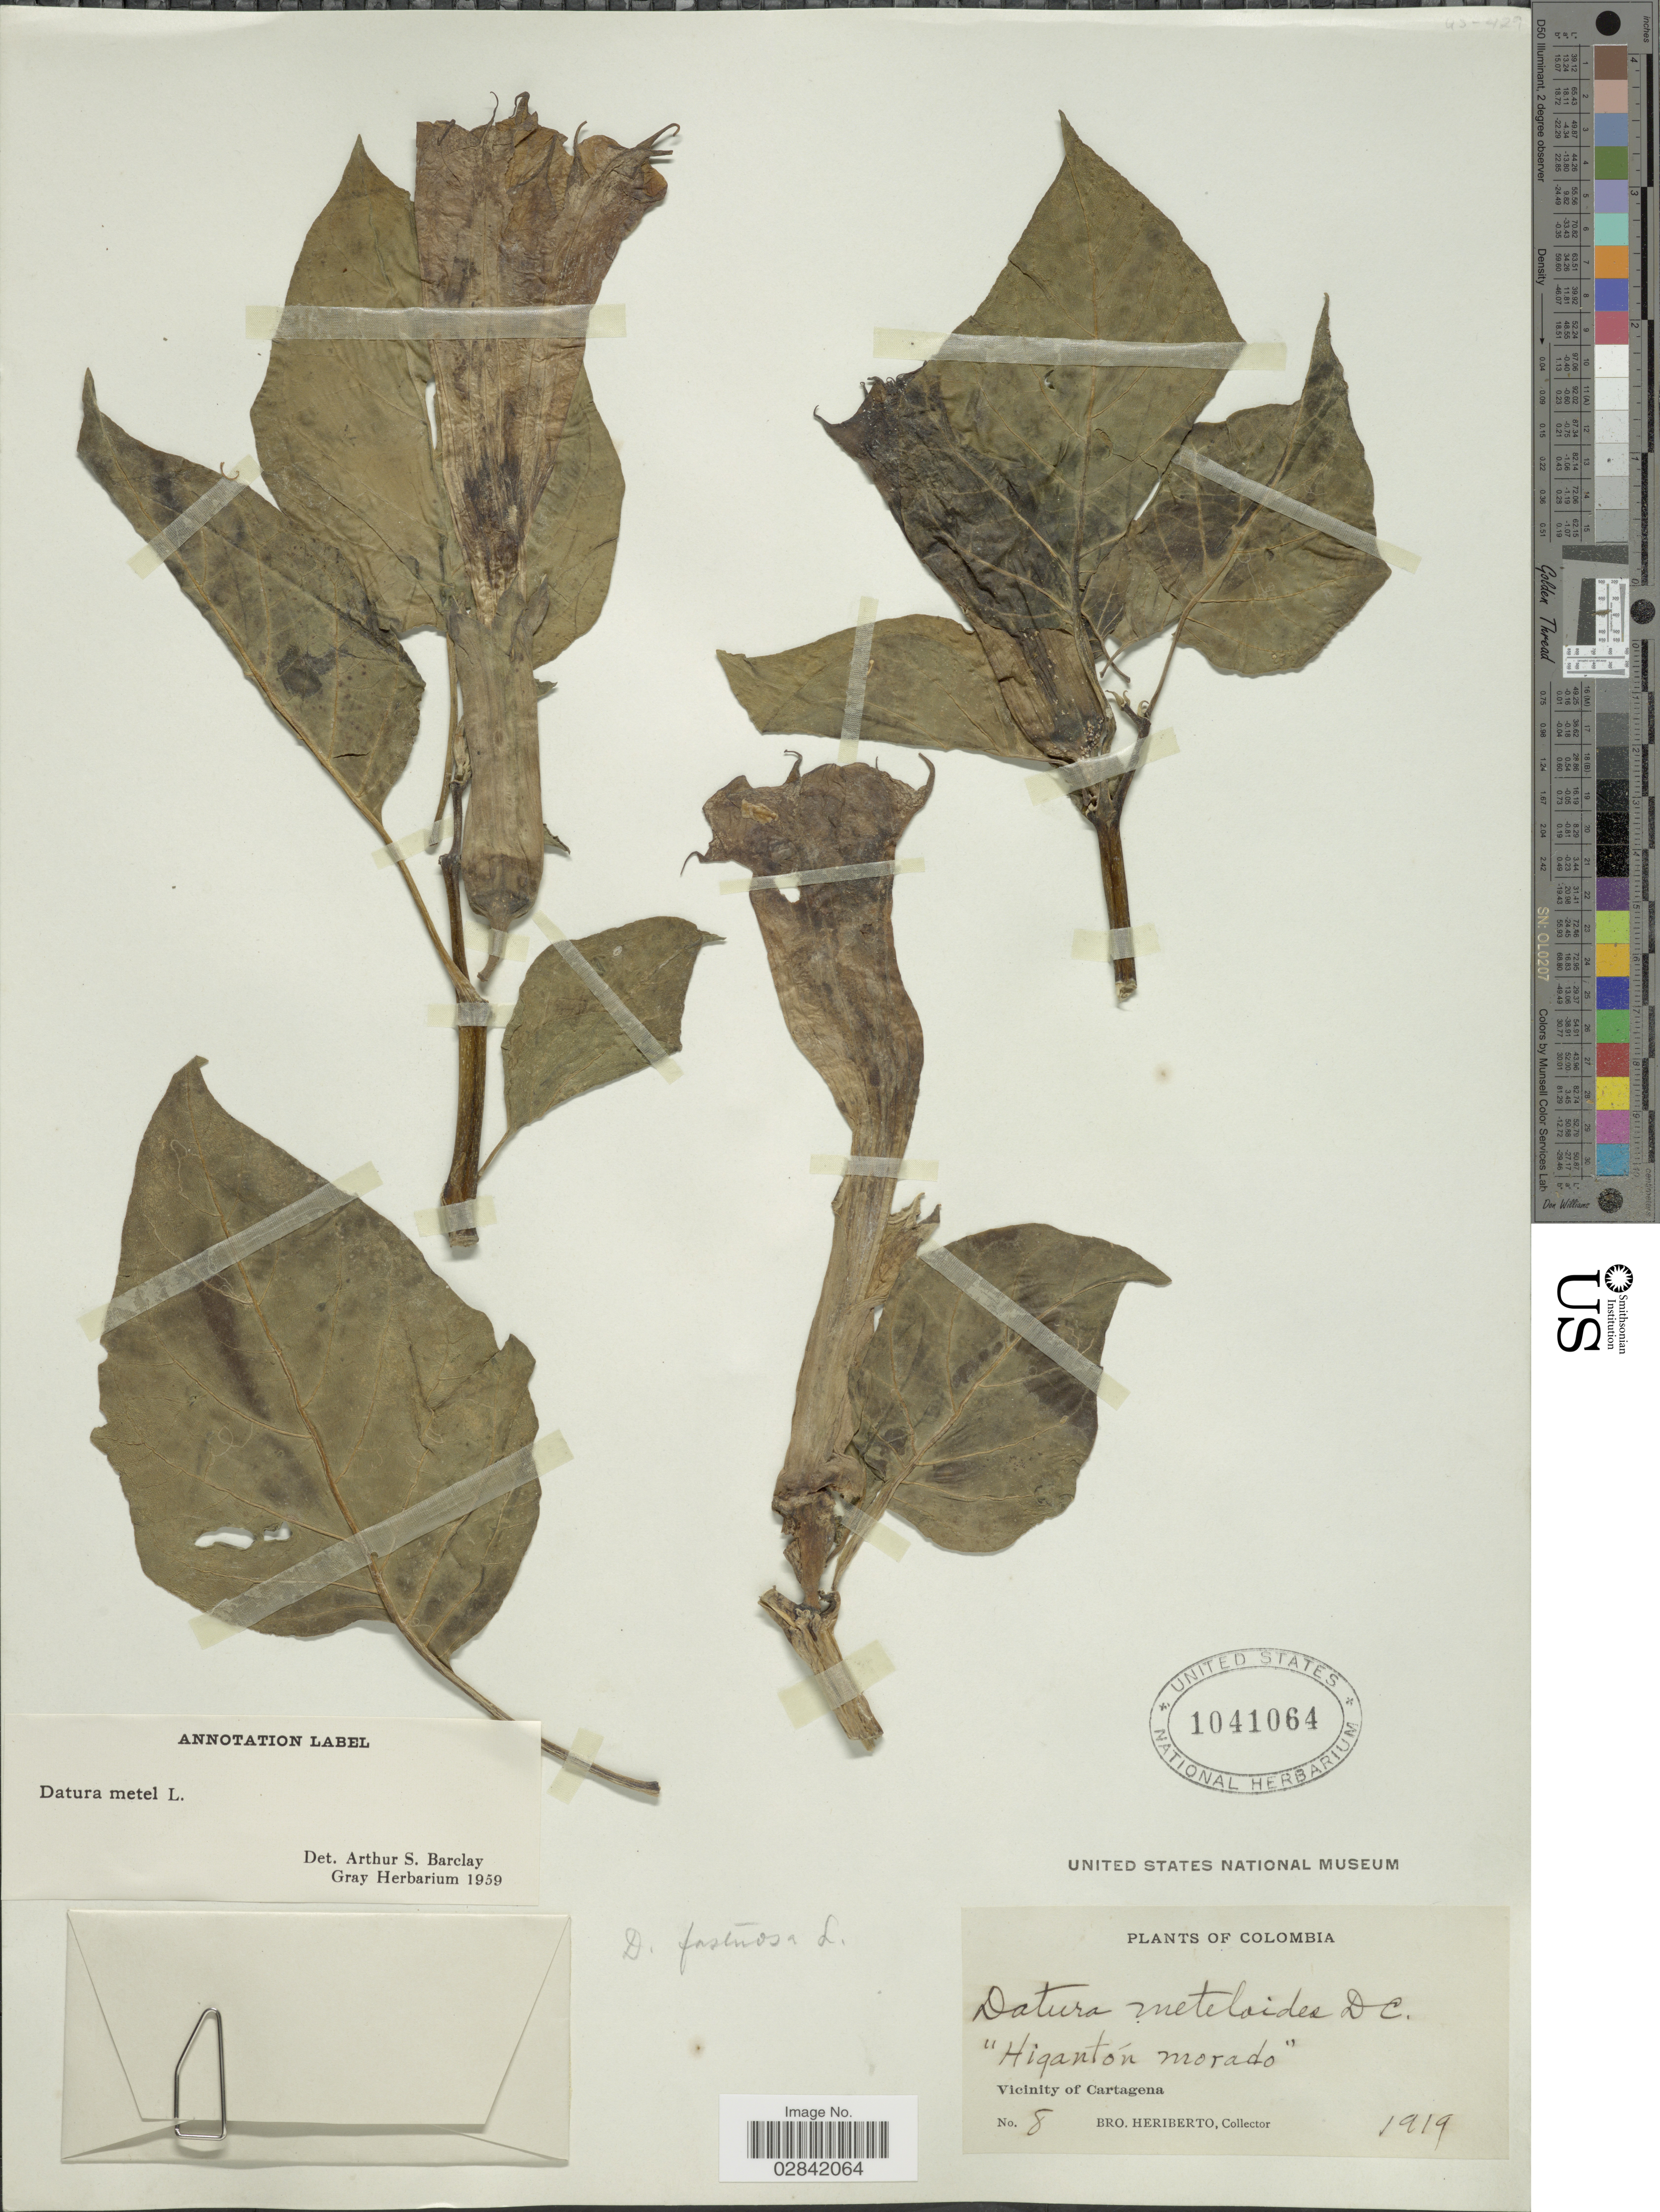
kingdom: Plantae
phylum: Tracheophyta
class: Magnoliopsida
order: Solanales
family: Solanaceae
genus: Datura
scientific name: Datura metel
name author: L.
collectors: B. Heriberto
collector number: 8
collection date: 1919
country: Colombia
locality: Vicinity of Cartagena.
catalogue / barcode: US 1041064